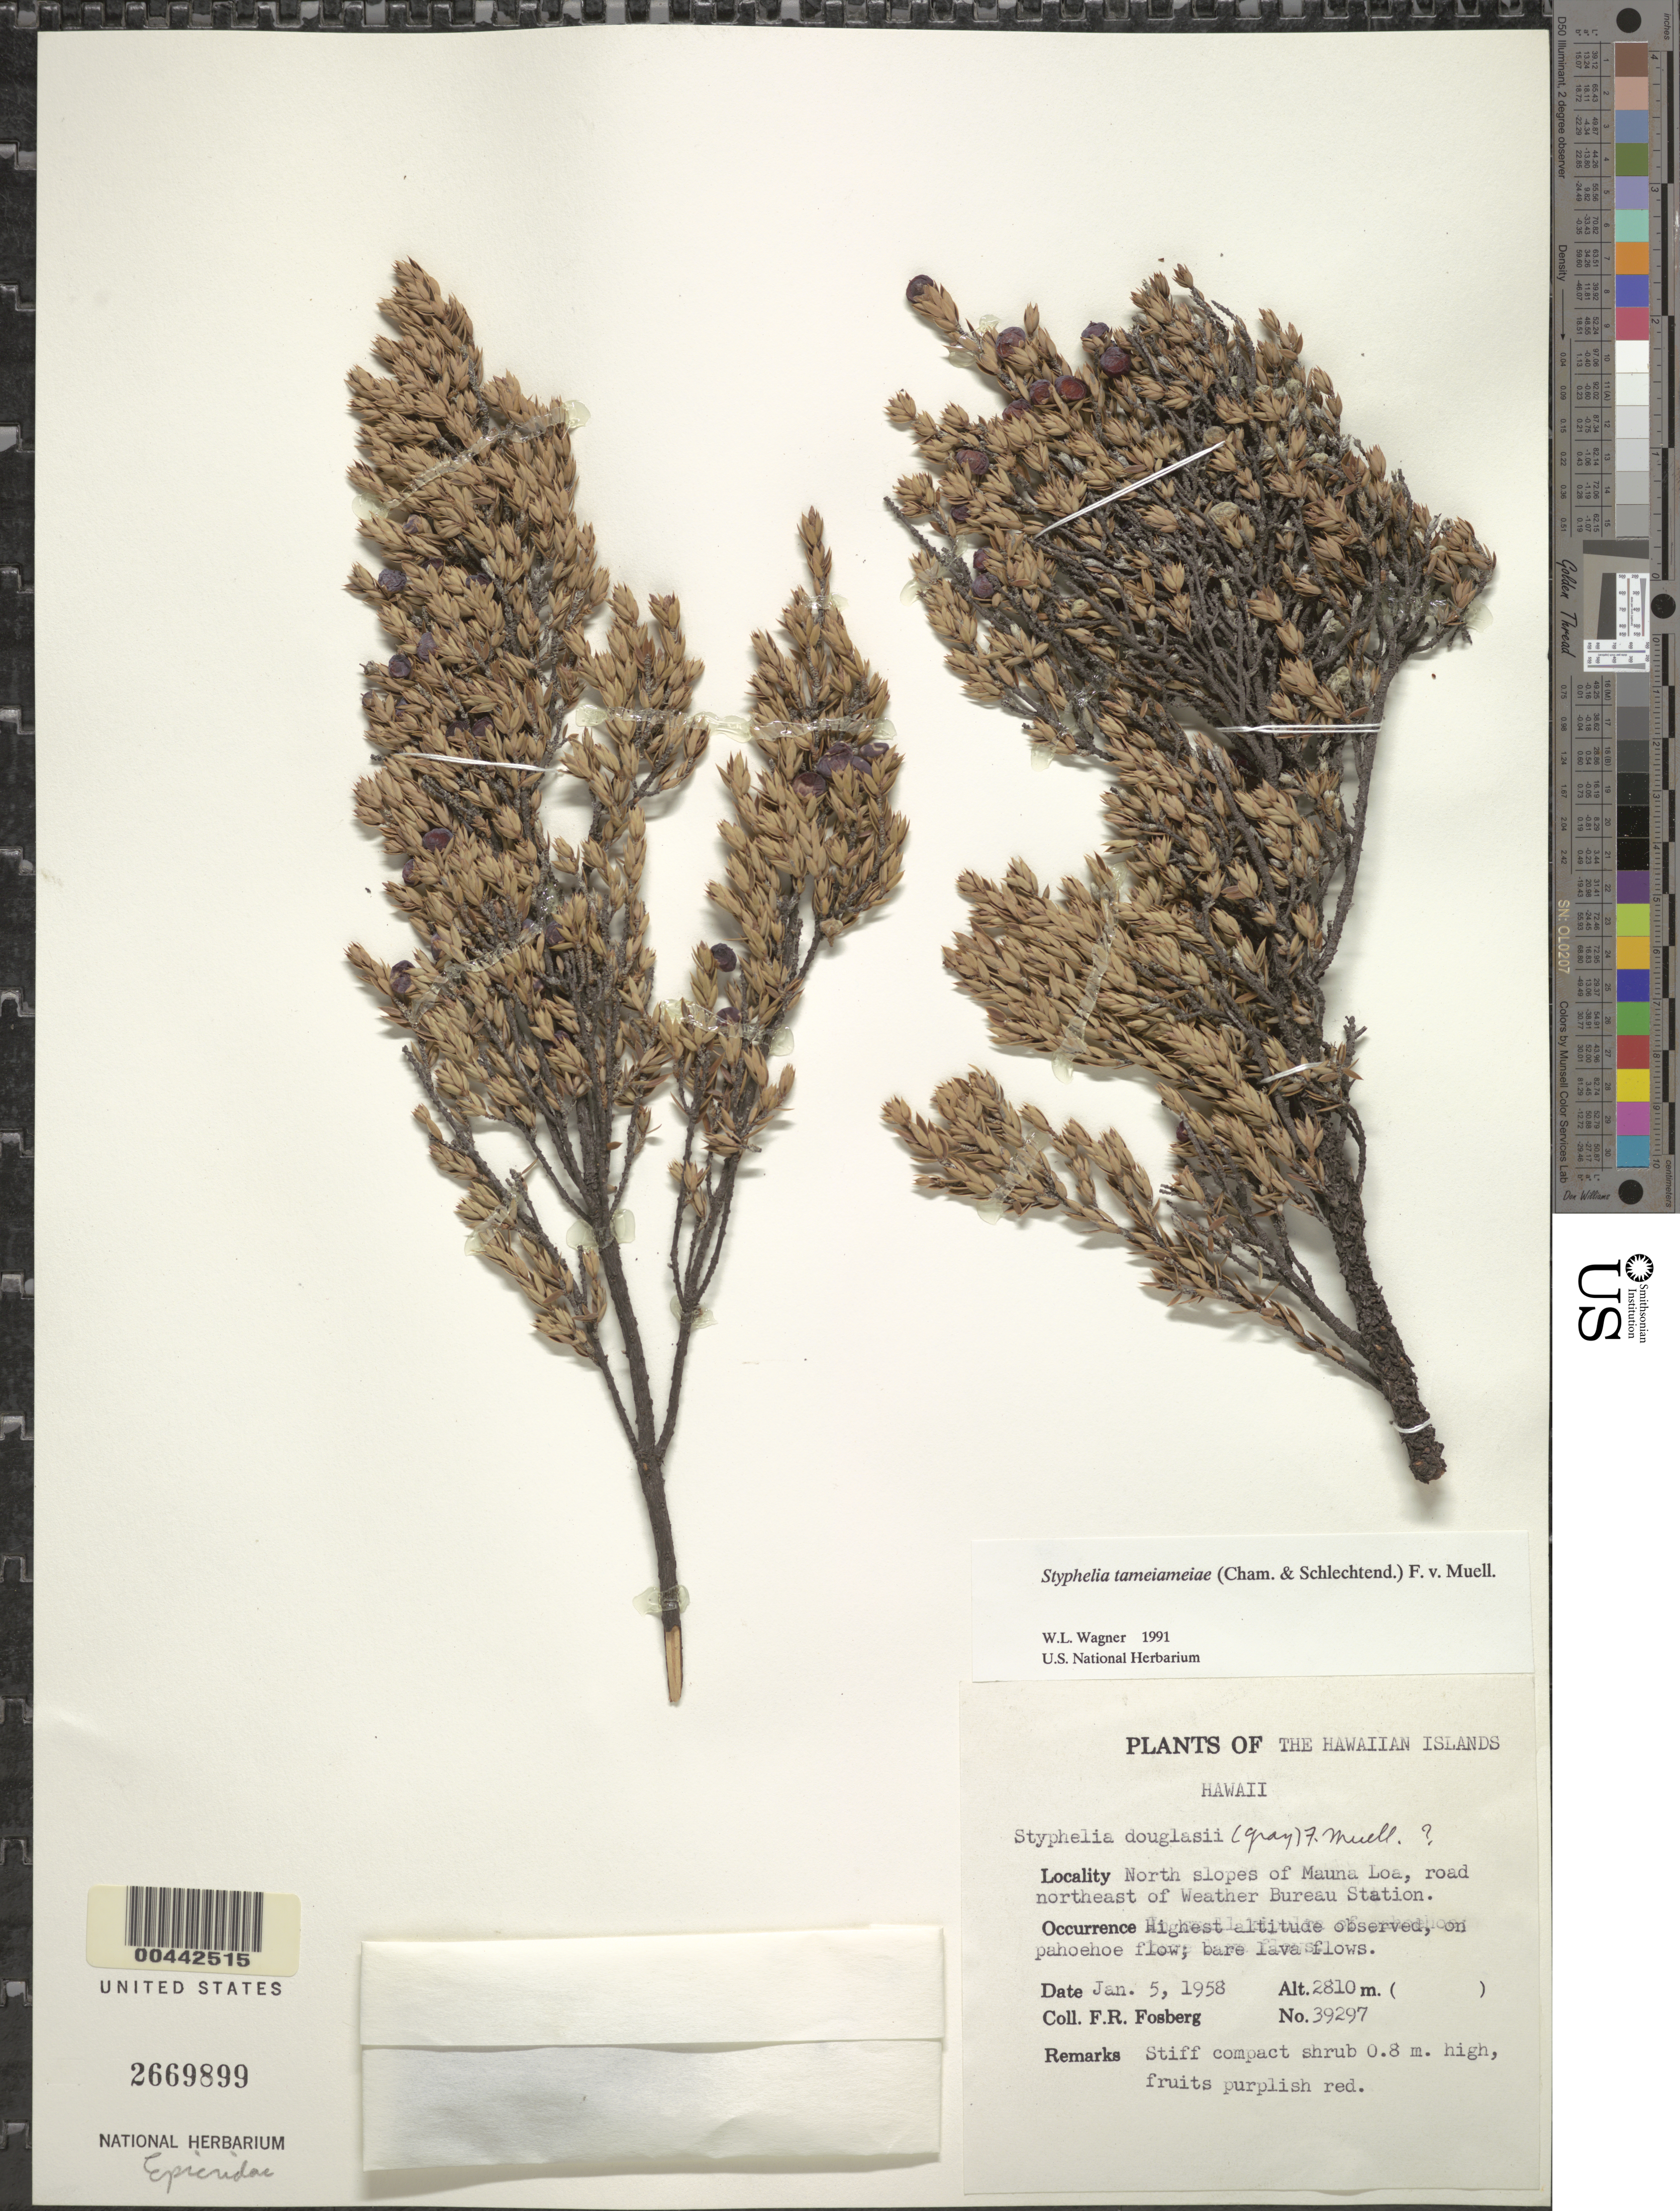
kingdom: Plantae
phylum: Tracheophyta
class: Magnoliopsida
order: Ericales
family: Ericaceae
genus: Leptecophylla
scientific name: Leptecophylla tameiameiae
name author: (Cham. & Schltdl.) C.M. Weiller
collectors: F. R. Fosberg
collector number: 39297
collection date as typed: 5 Jan 1958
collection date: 1958-01-05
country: United States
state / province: Hawaii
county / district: Hawaii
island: Hawaii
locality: N slopes of Mauna Loa, road NE of Weather Bureau Station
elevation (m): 2810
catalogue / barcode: US 2669899